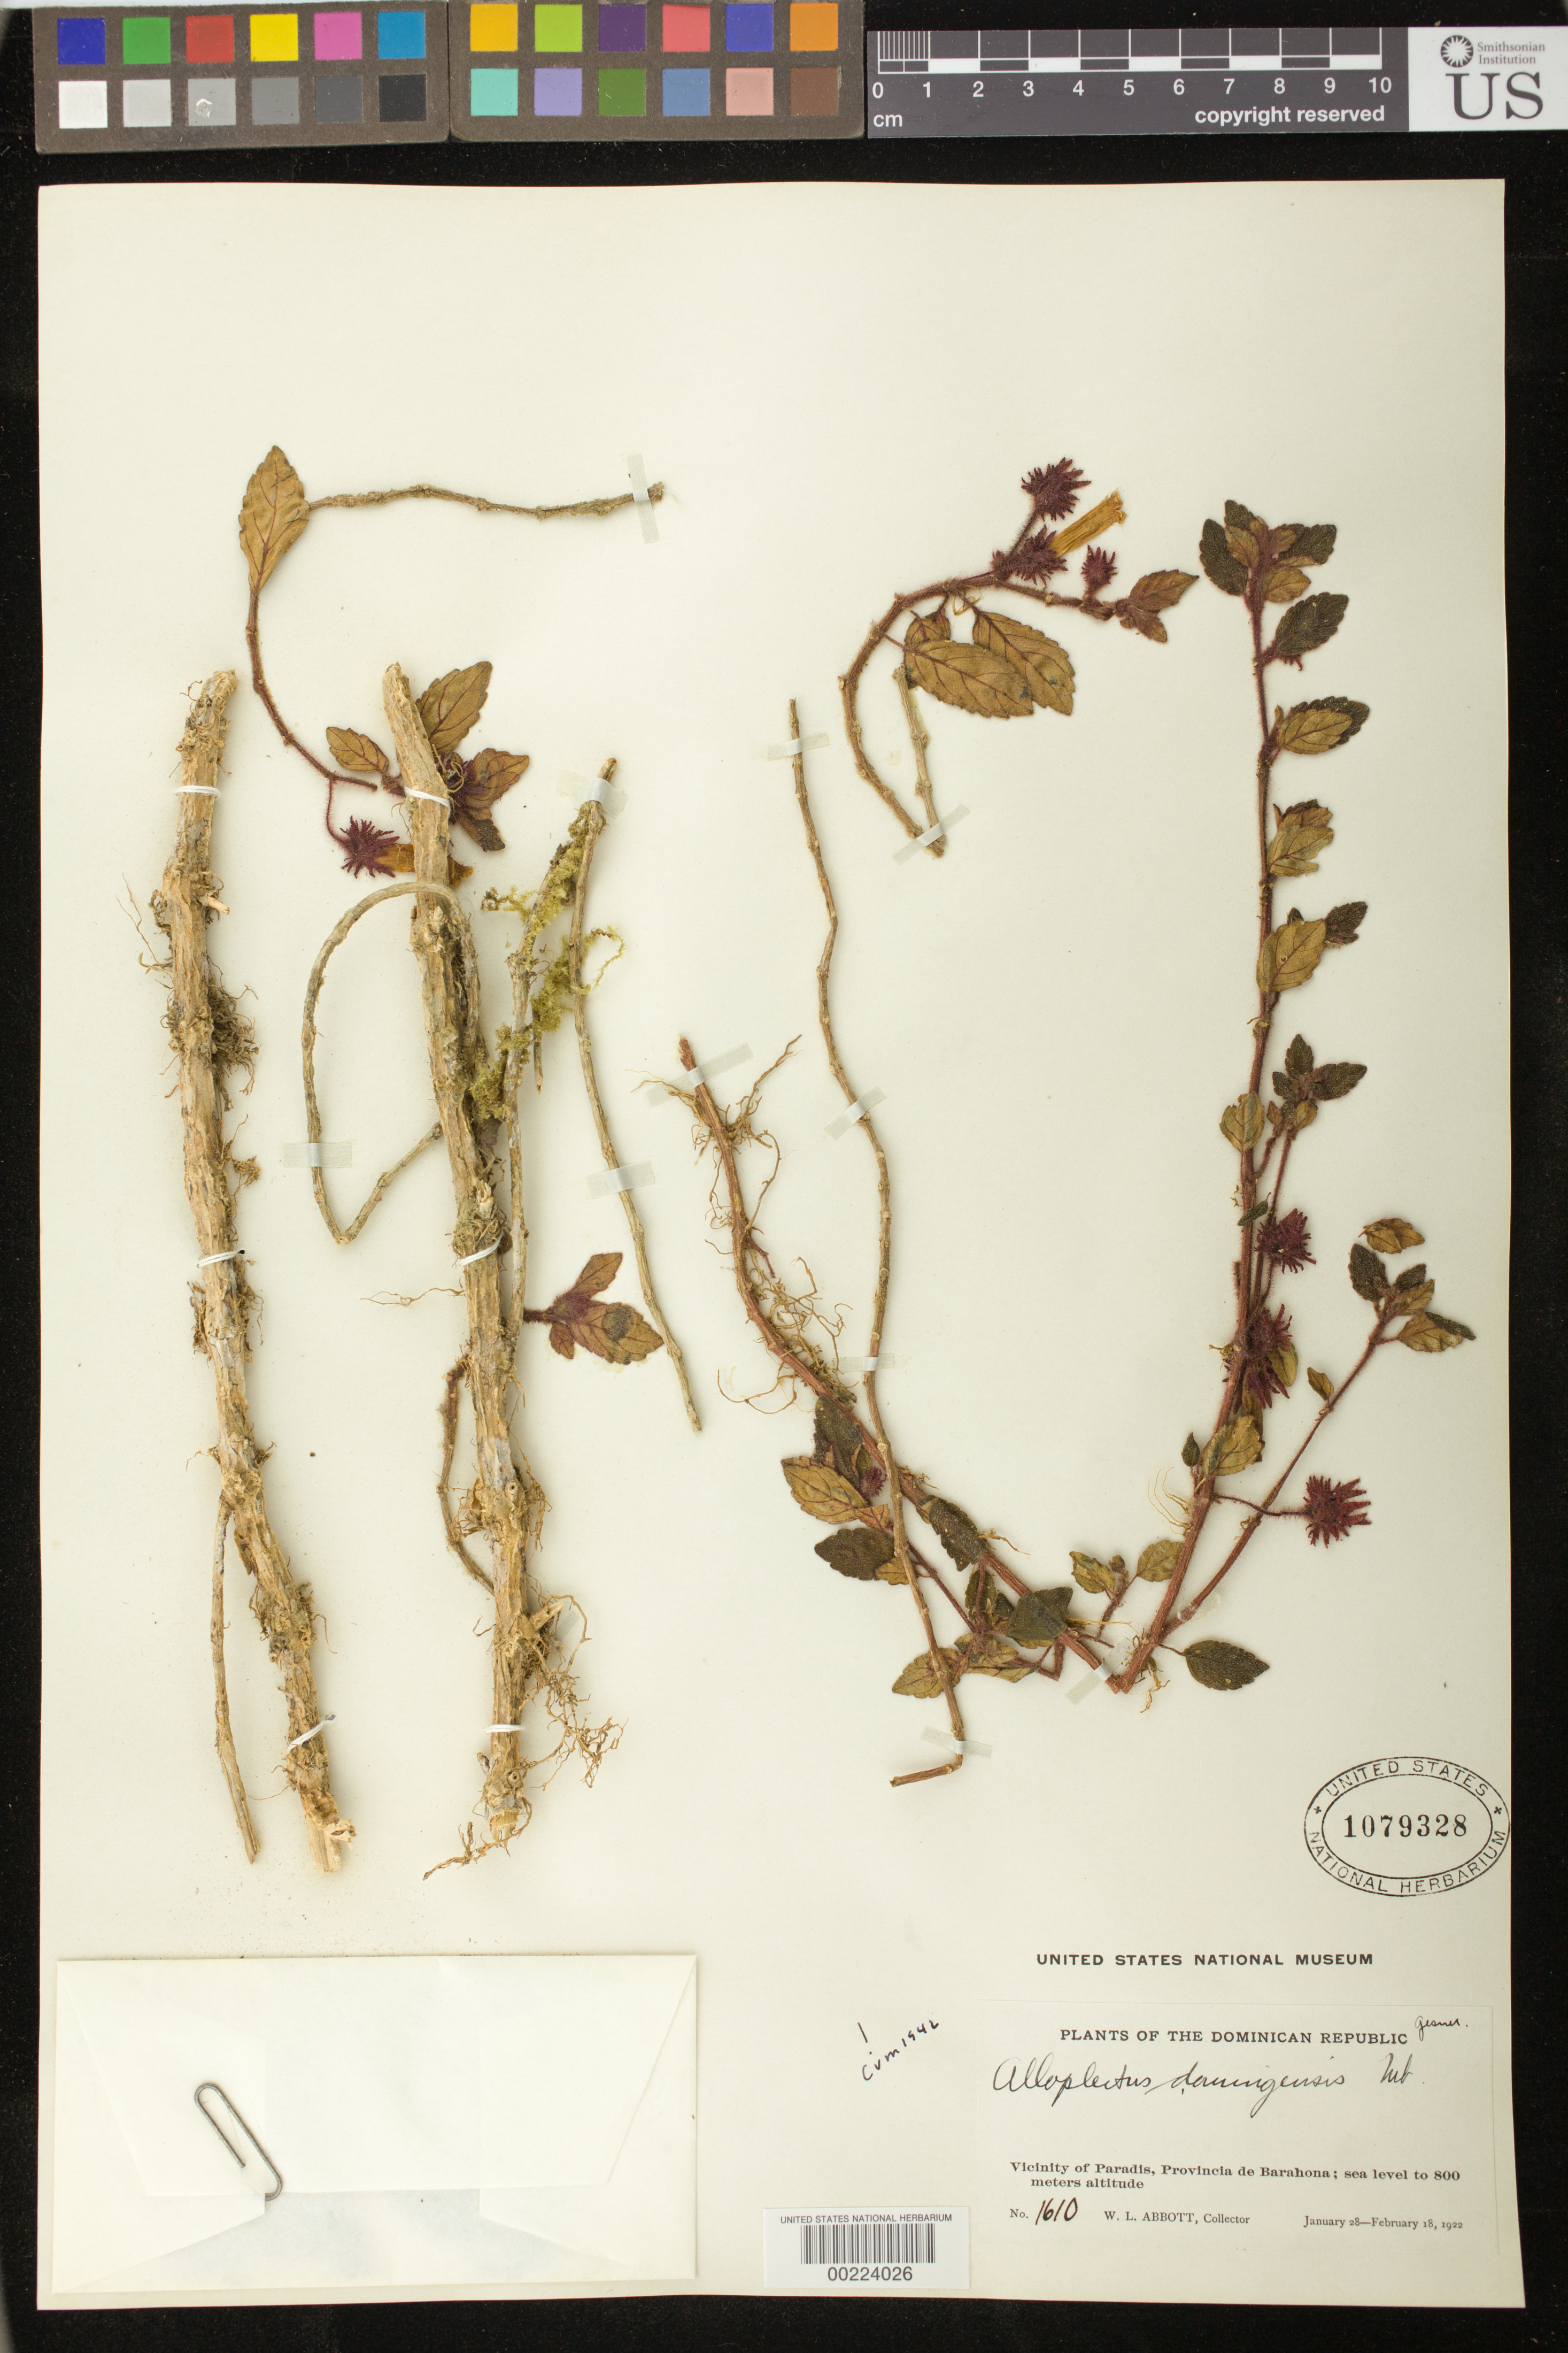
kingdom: Plantae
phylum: Tracheophyta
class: Magnoliopsida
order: Lamiales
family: Gesneriaceae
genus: Columnea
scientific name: Columnea domingensis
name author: (Urb.) B.D. Morley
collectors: W. L. Abbott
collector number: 1610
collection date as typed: Jan-Feb 1922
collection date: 1922-01/1922-02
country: Dominican Republic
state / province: Barahona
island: Hispaniola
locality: Vicinity of Paradis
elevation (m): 0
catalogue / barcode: US 1079328